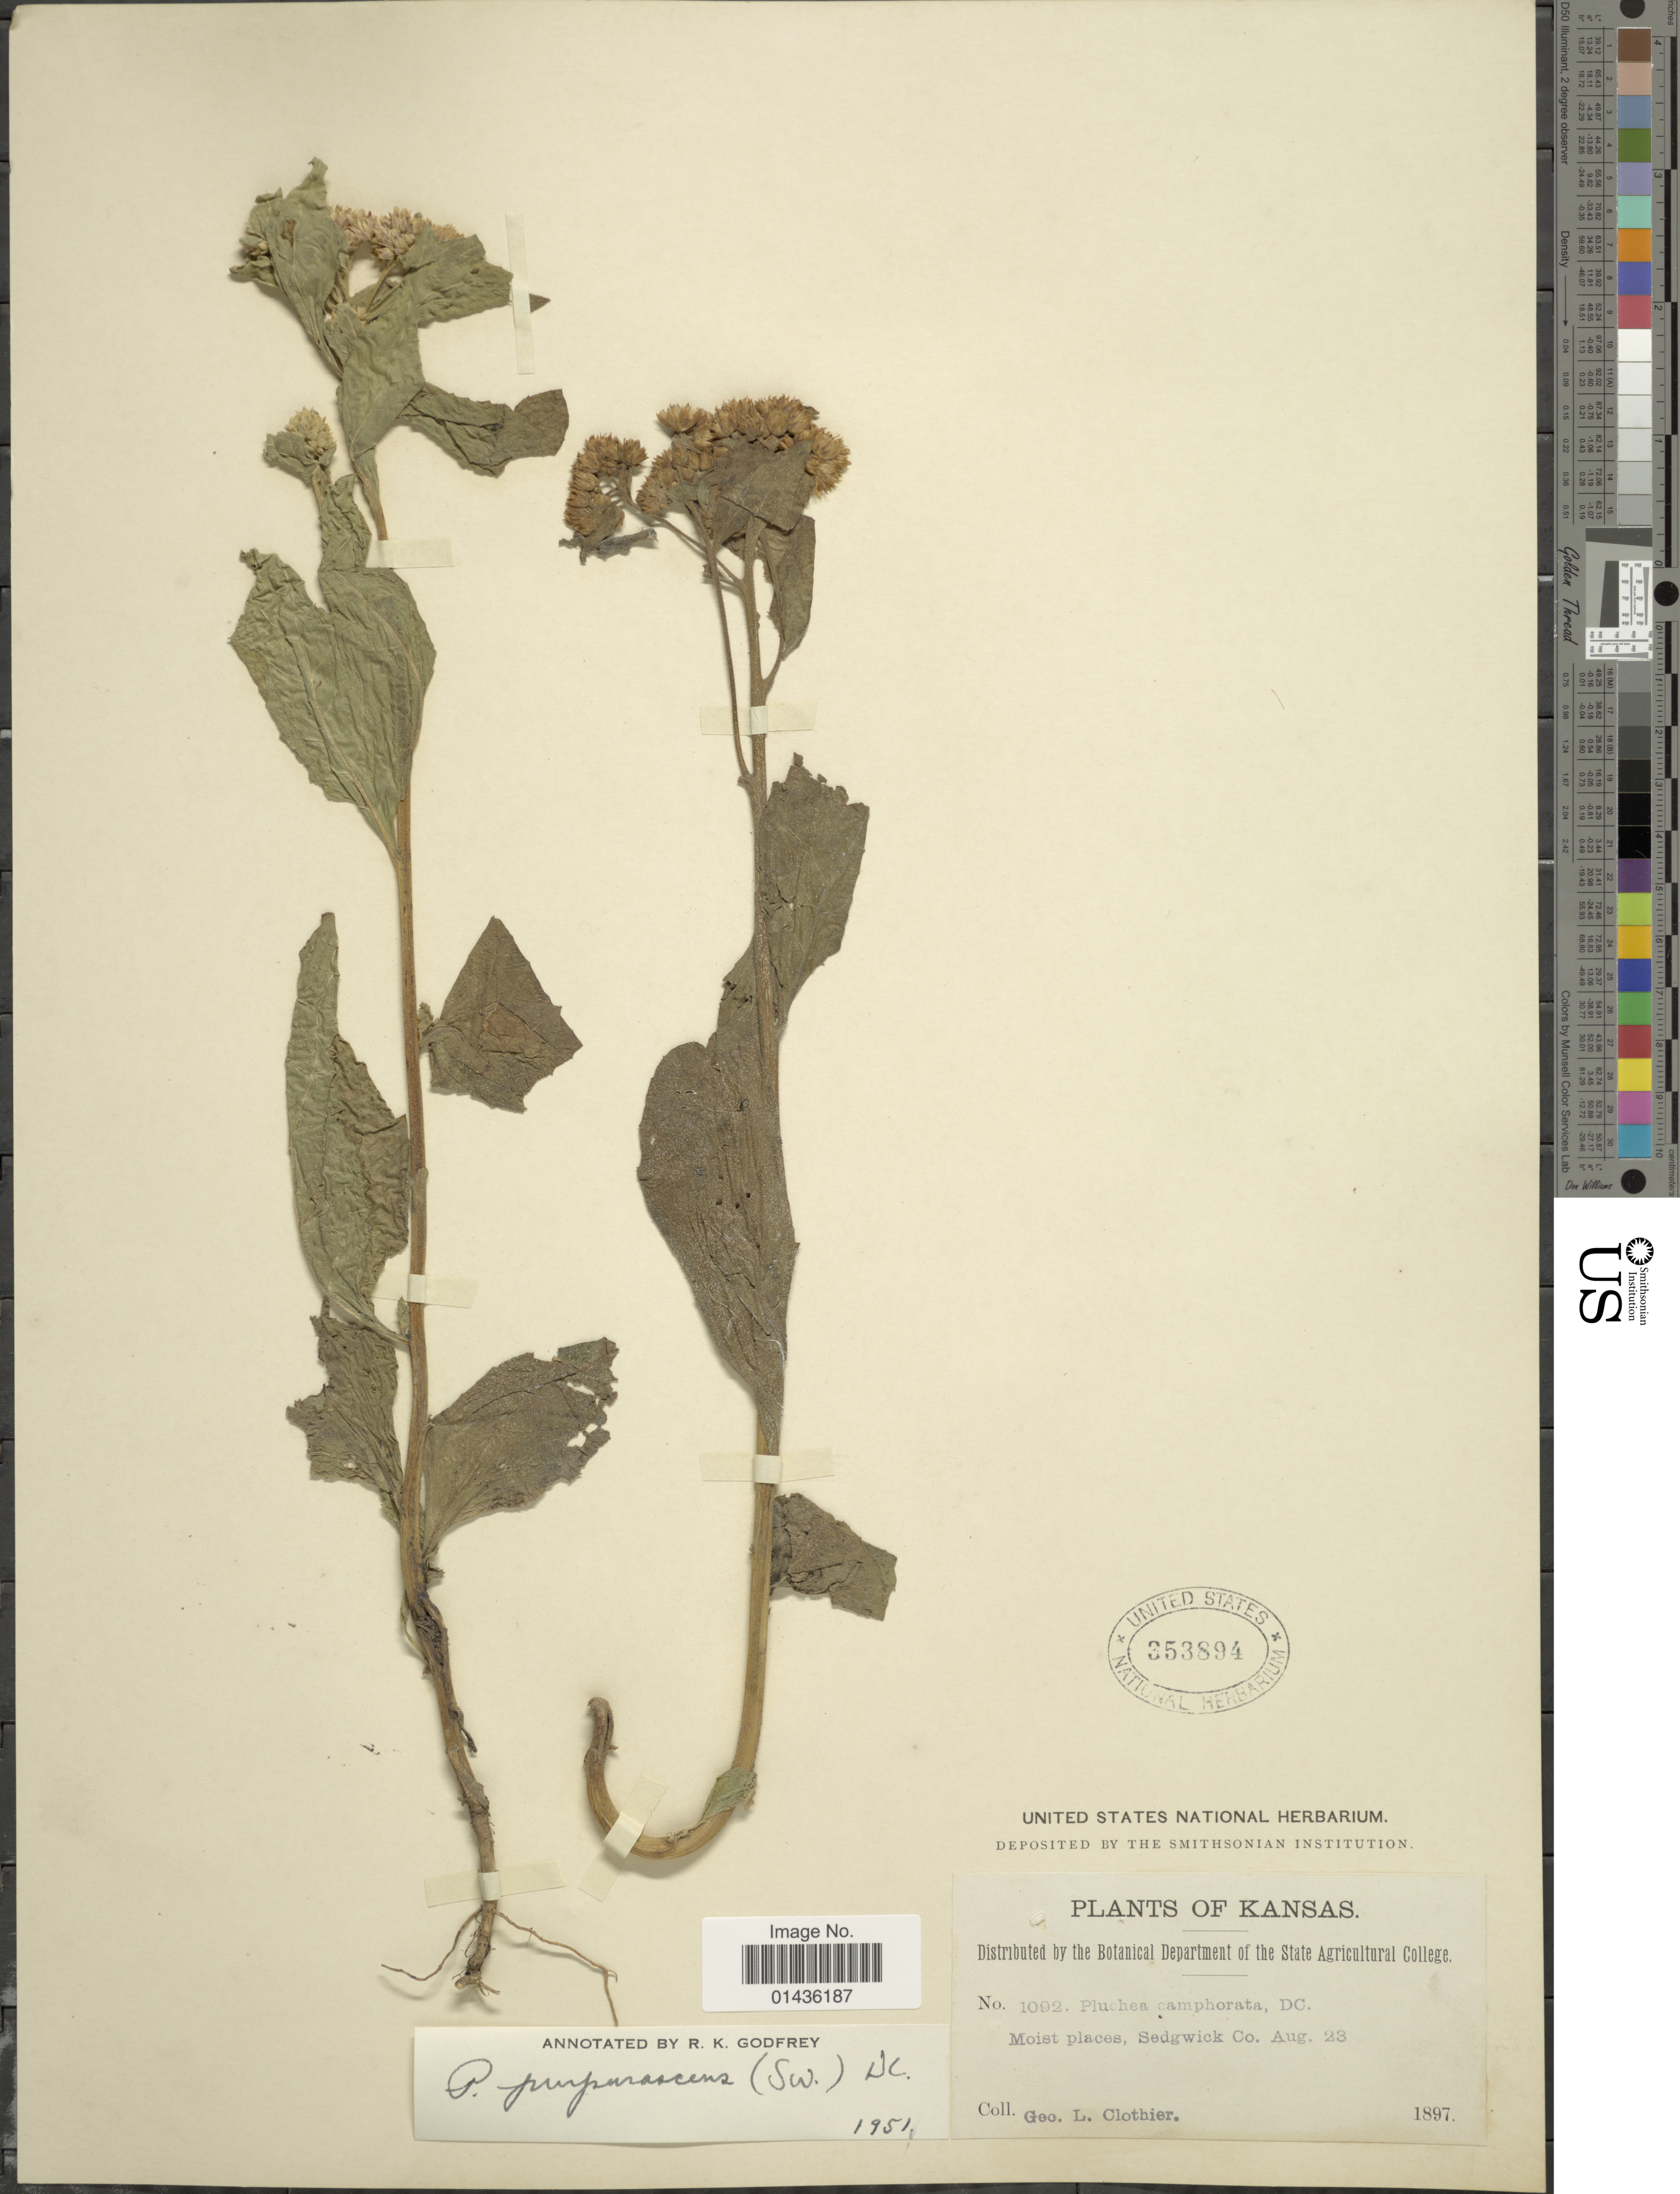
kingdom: Plantae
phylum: Tracheophyta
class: Magnoliopsida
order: Asterales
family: Asteraceae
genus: Pluchea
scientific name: Pluchea odorata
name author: (L.) Cass.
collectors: G. Clothier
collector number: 1092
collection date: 1897-08-23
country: United States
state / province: Kansas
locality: Sedgwick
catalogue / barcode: US 353894